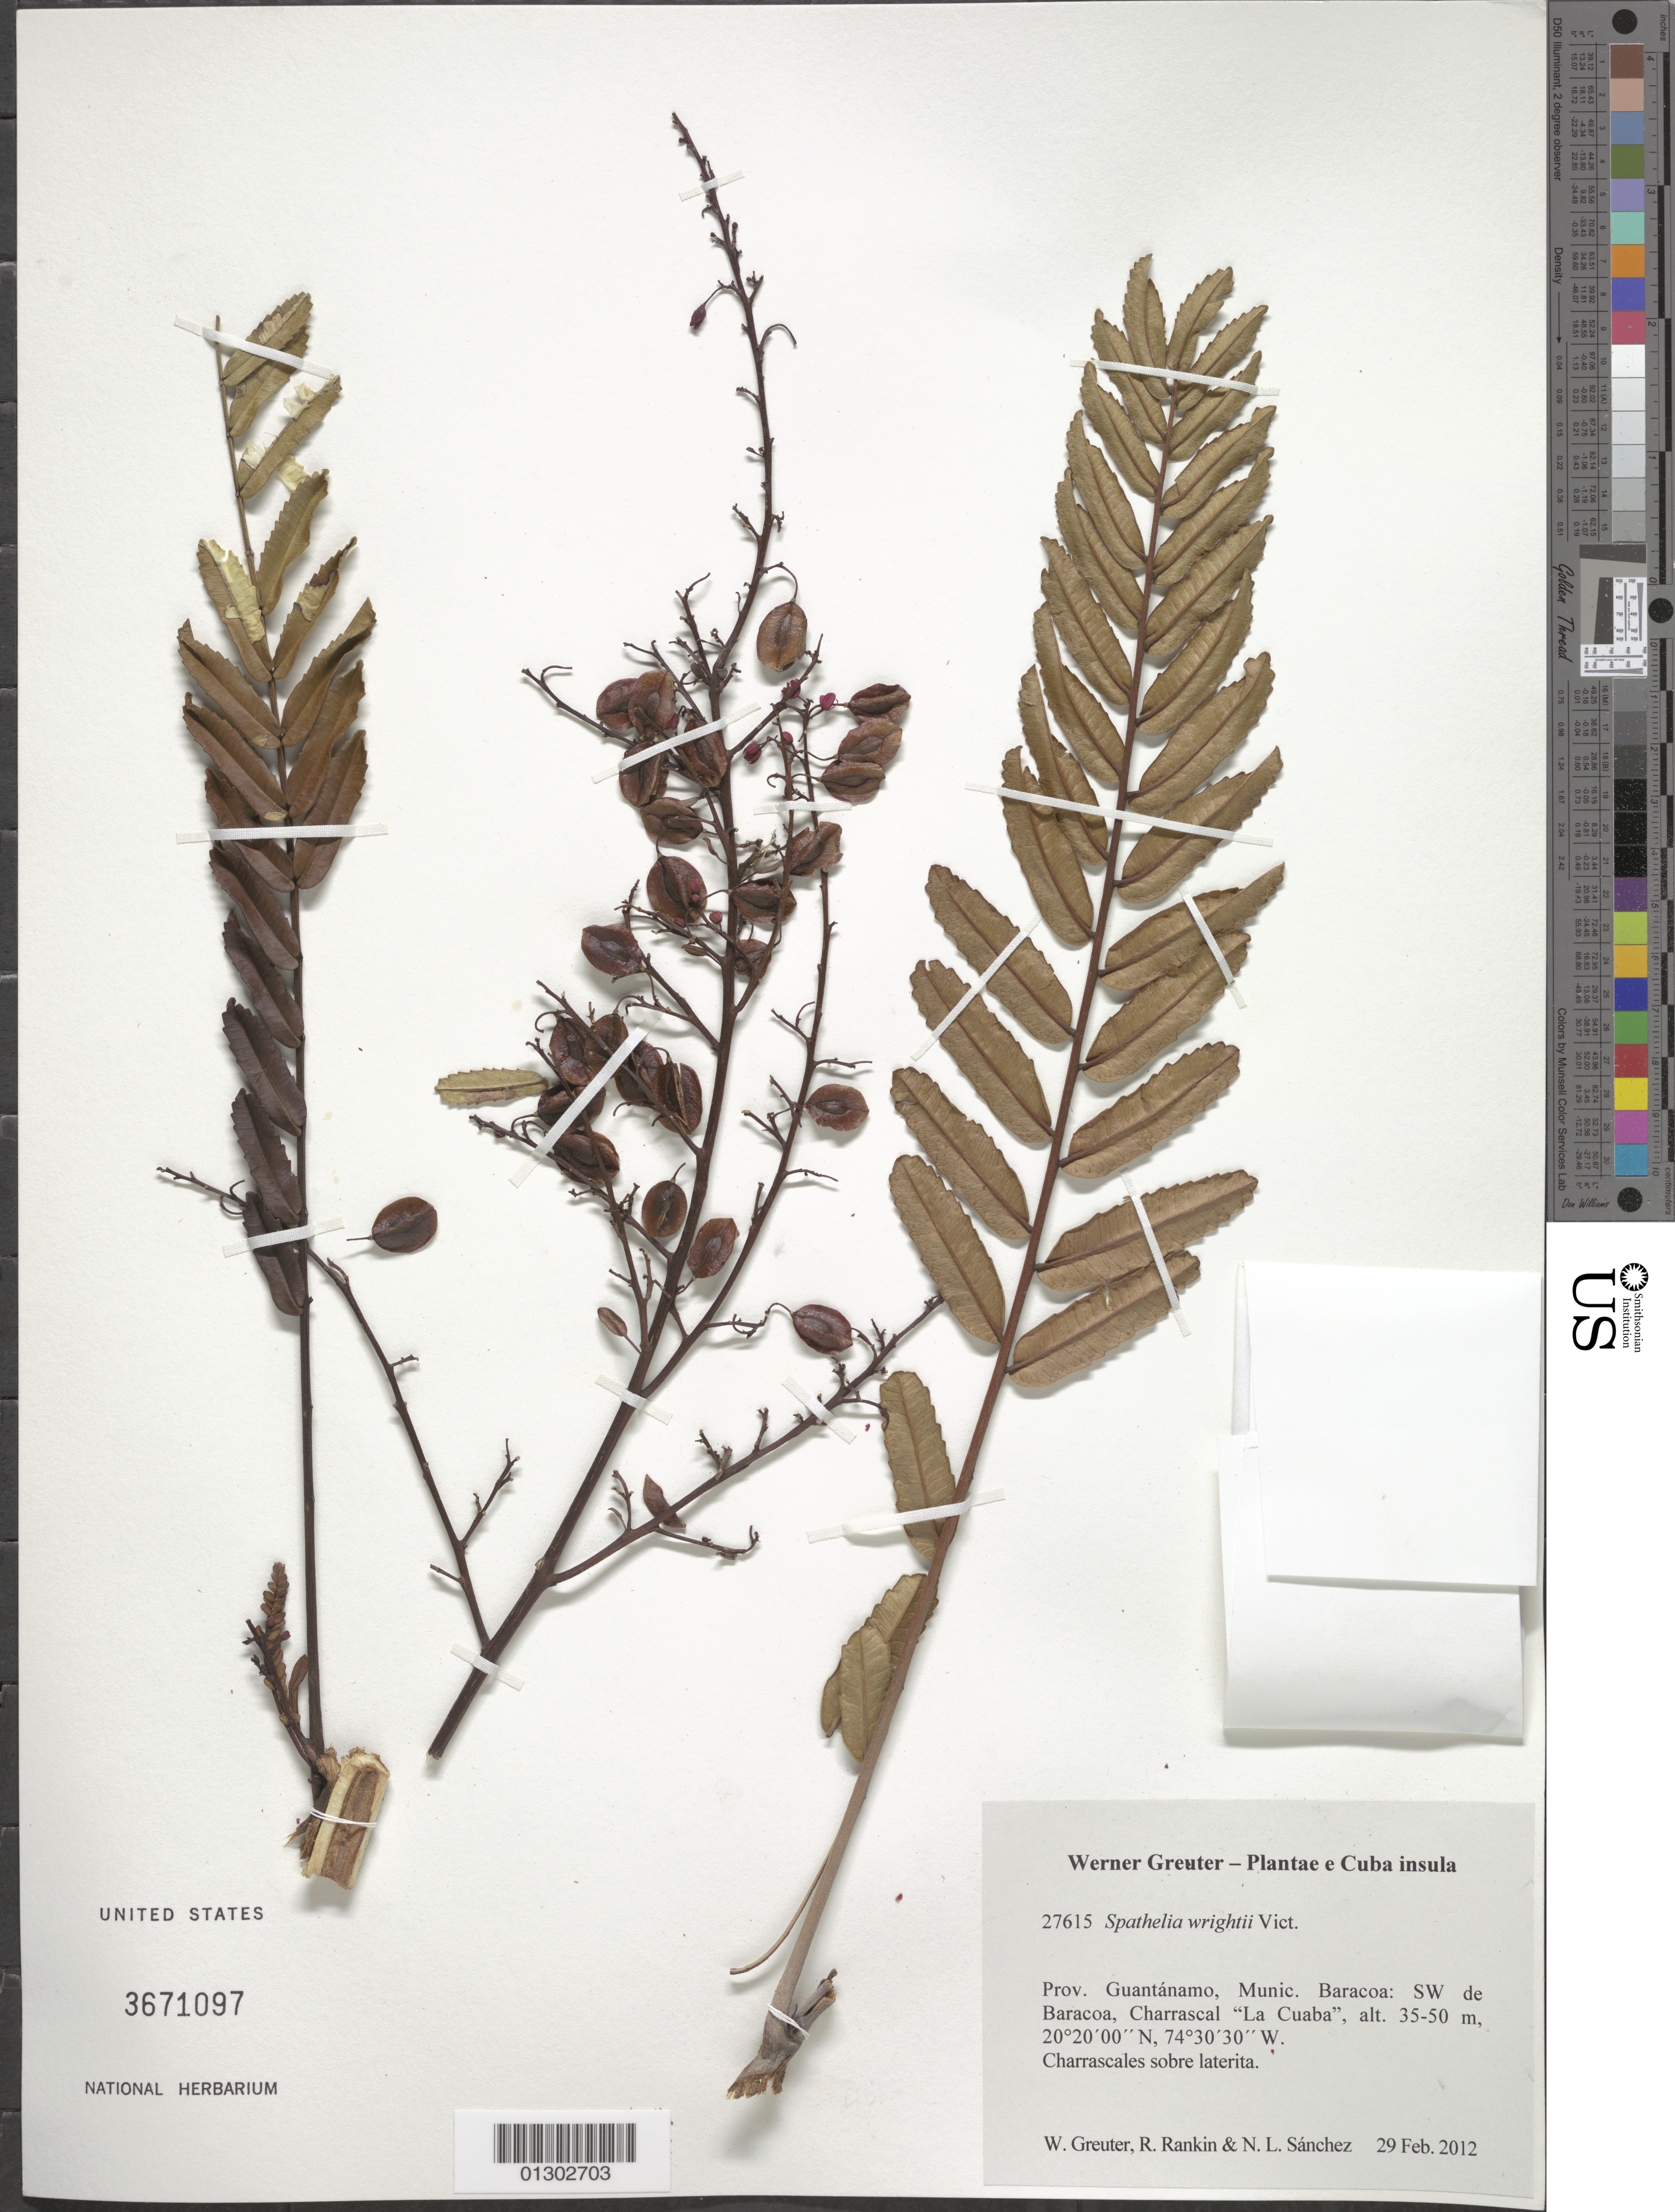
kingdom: Plantae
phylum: Tracheophyta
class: Magnoliopsida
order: Sapindales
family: Rutaceae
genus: Spathelia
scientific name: Spathelia wrightii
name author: Vict.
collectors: W. R. Greuter, R. Rankin Rodriguez & N. Sanchez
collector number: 27615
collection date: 2012-02-29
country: Cuba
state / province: Guantanamo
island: Cuba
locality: Munic. Baracoa; SW de Baracoa, Charrascal "La Cuaba".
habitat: Charrascales sobre laterita.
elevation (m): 35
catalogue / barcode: US 3671097